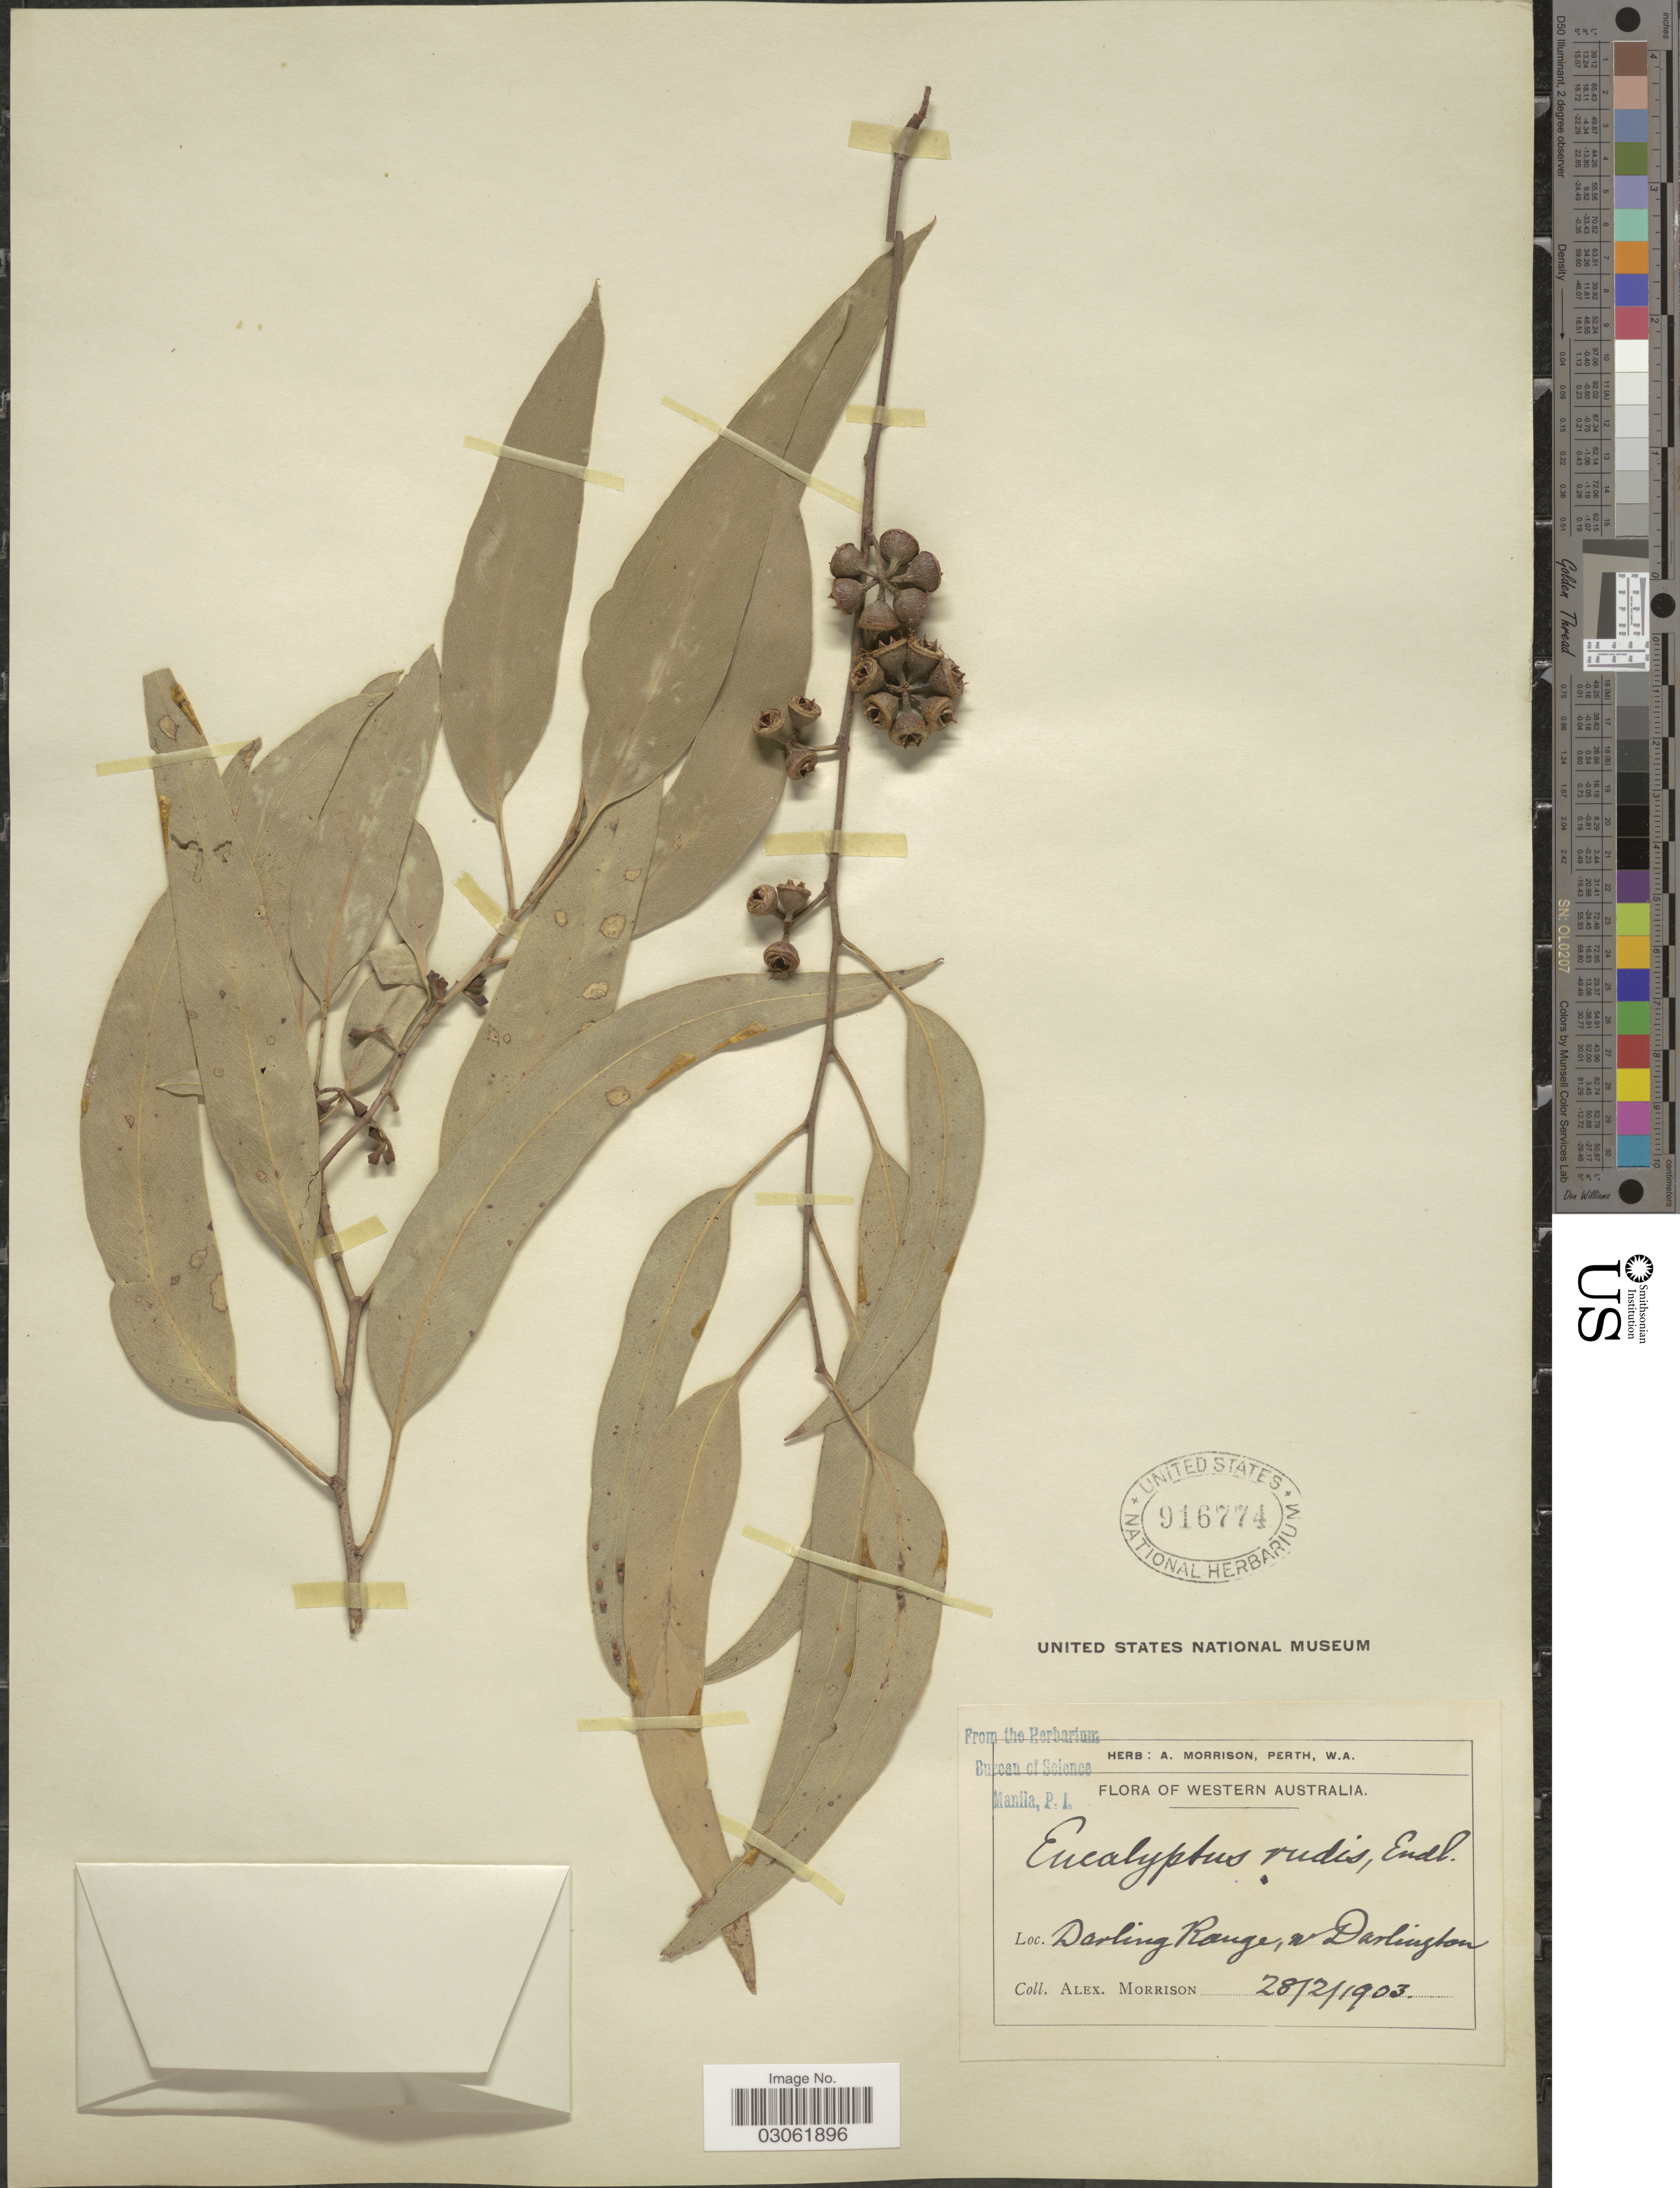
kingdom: Plantae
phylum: Tracheophyta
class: Magnoliopsida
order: Myrtales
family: Myrtaceae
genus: Eucalyptus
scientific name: Eucalyptus rudis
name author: Endl.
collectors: A. Morrison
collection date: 1903-02-28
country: Australia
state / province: Western Australia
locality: Darlin Range, nr Darlington.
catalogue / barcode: US 916774